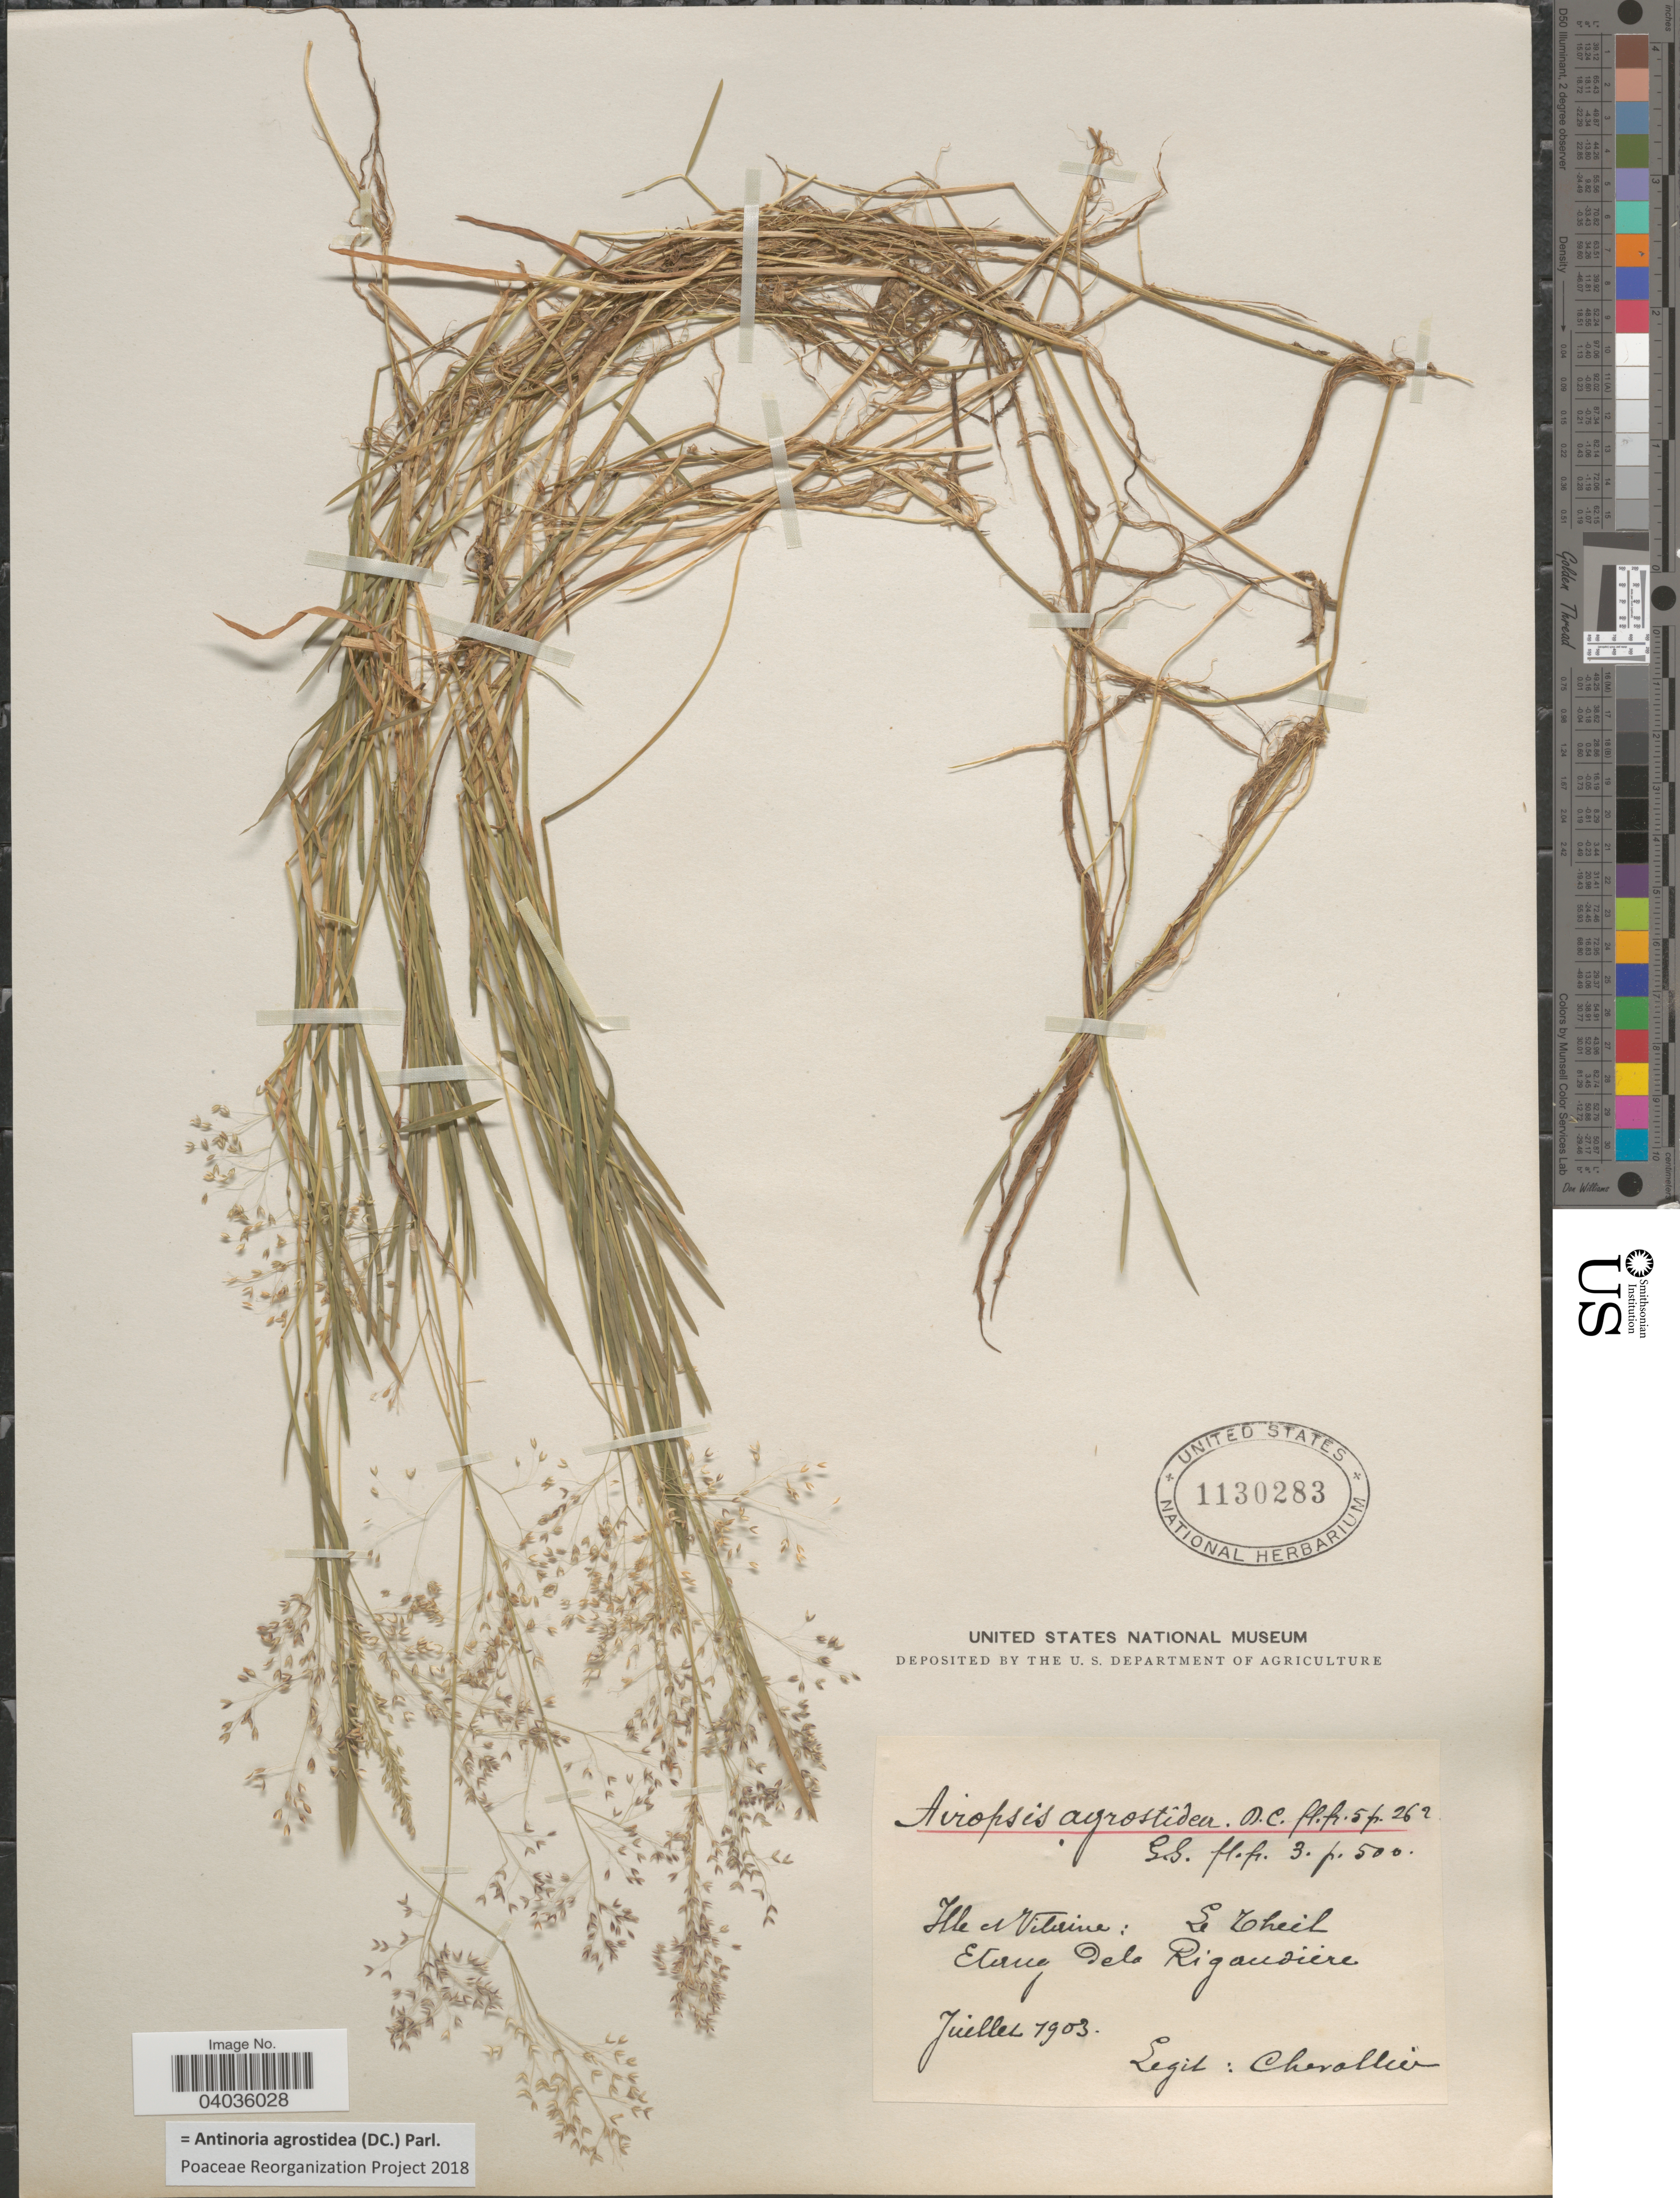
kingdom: Plantae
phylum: Tracheophyta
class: Liliopsida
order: Poales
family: Poaceae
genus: Antinoria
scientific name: Antinoria agrostidea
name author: (DC.) Parl.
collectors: Chevallier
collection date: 1903-07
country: France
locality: Ille et Vilaine: Le Zheil Etang dela Rigandiére.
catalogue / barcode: US 1130283